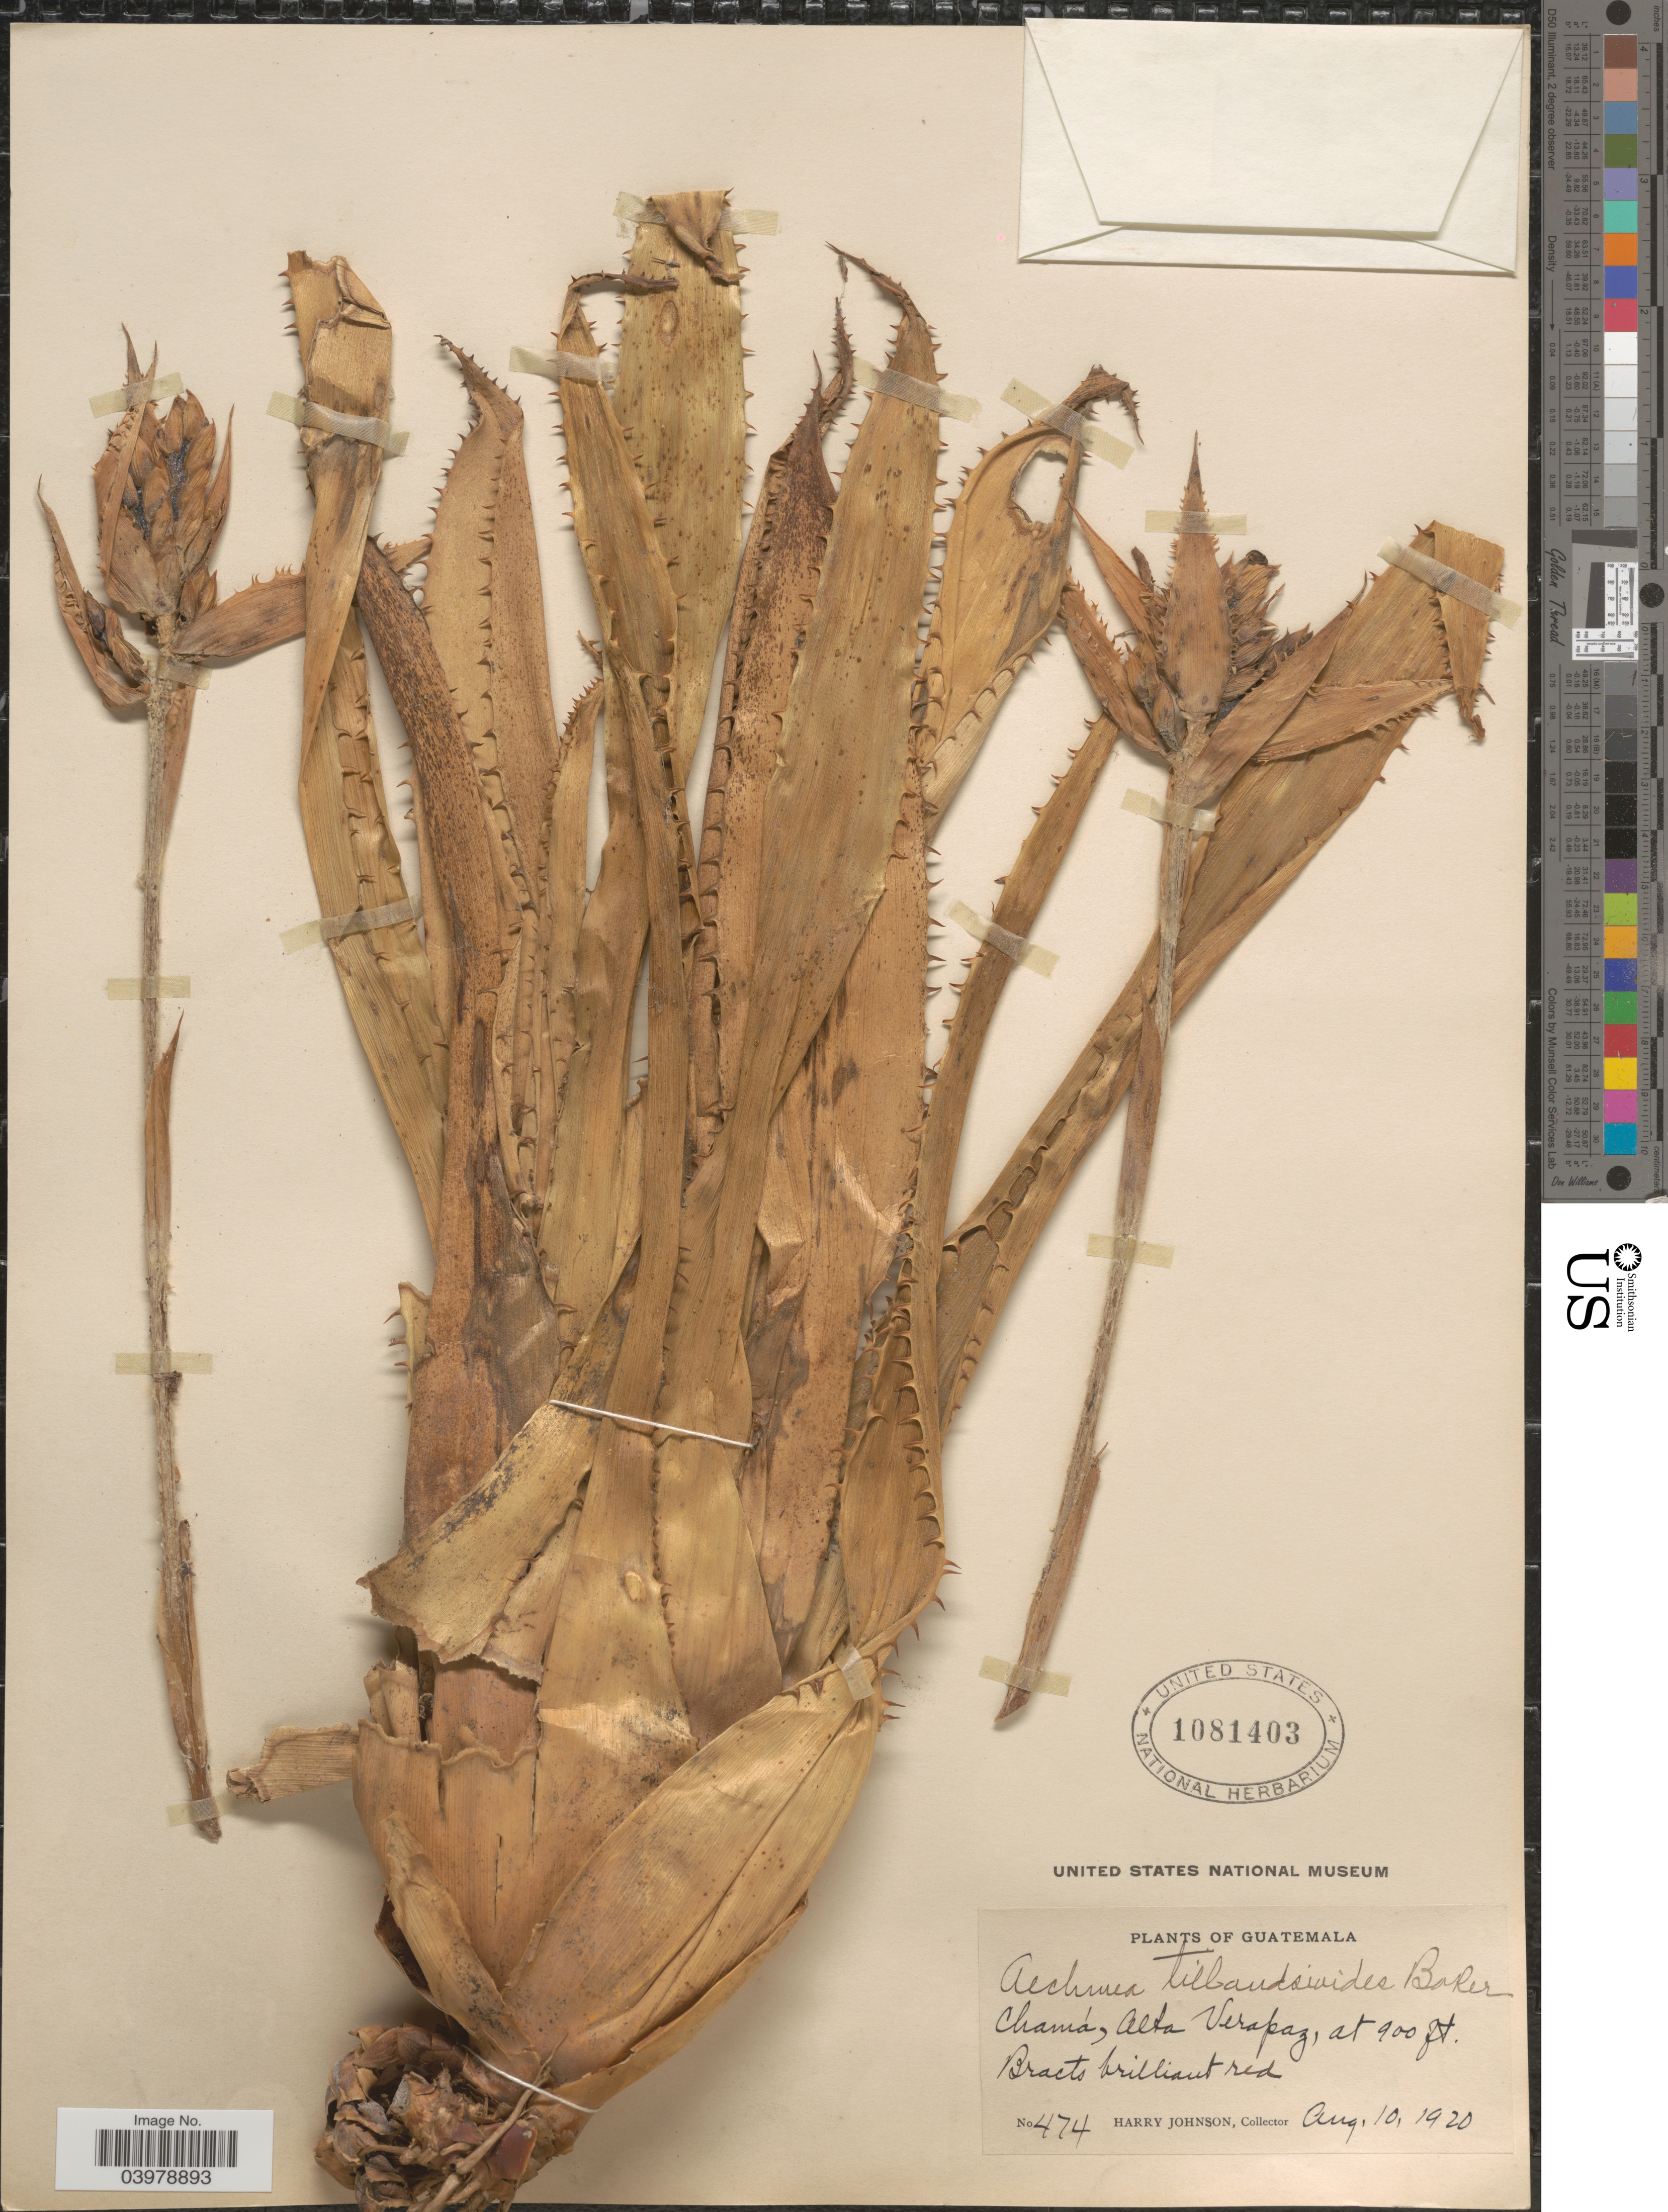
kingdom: Plantae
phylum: Tracheophyta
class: Liliopsida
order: Poales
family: Bromeliaceae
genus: Aechmea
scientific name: Aechmea tillandsioides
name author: (Mart. ex Schult. & Schult. f.) Baker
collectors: H. Johnson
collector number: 474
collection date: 1920-08-10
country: Guatemala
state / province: Alta Verapaz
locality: Chamá.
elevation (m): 274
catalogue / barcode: US 1081403